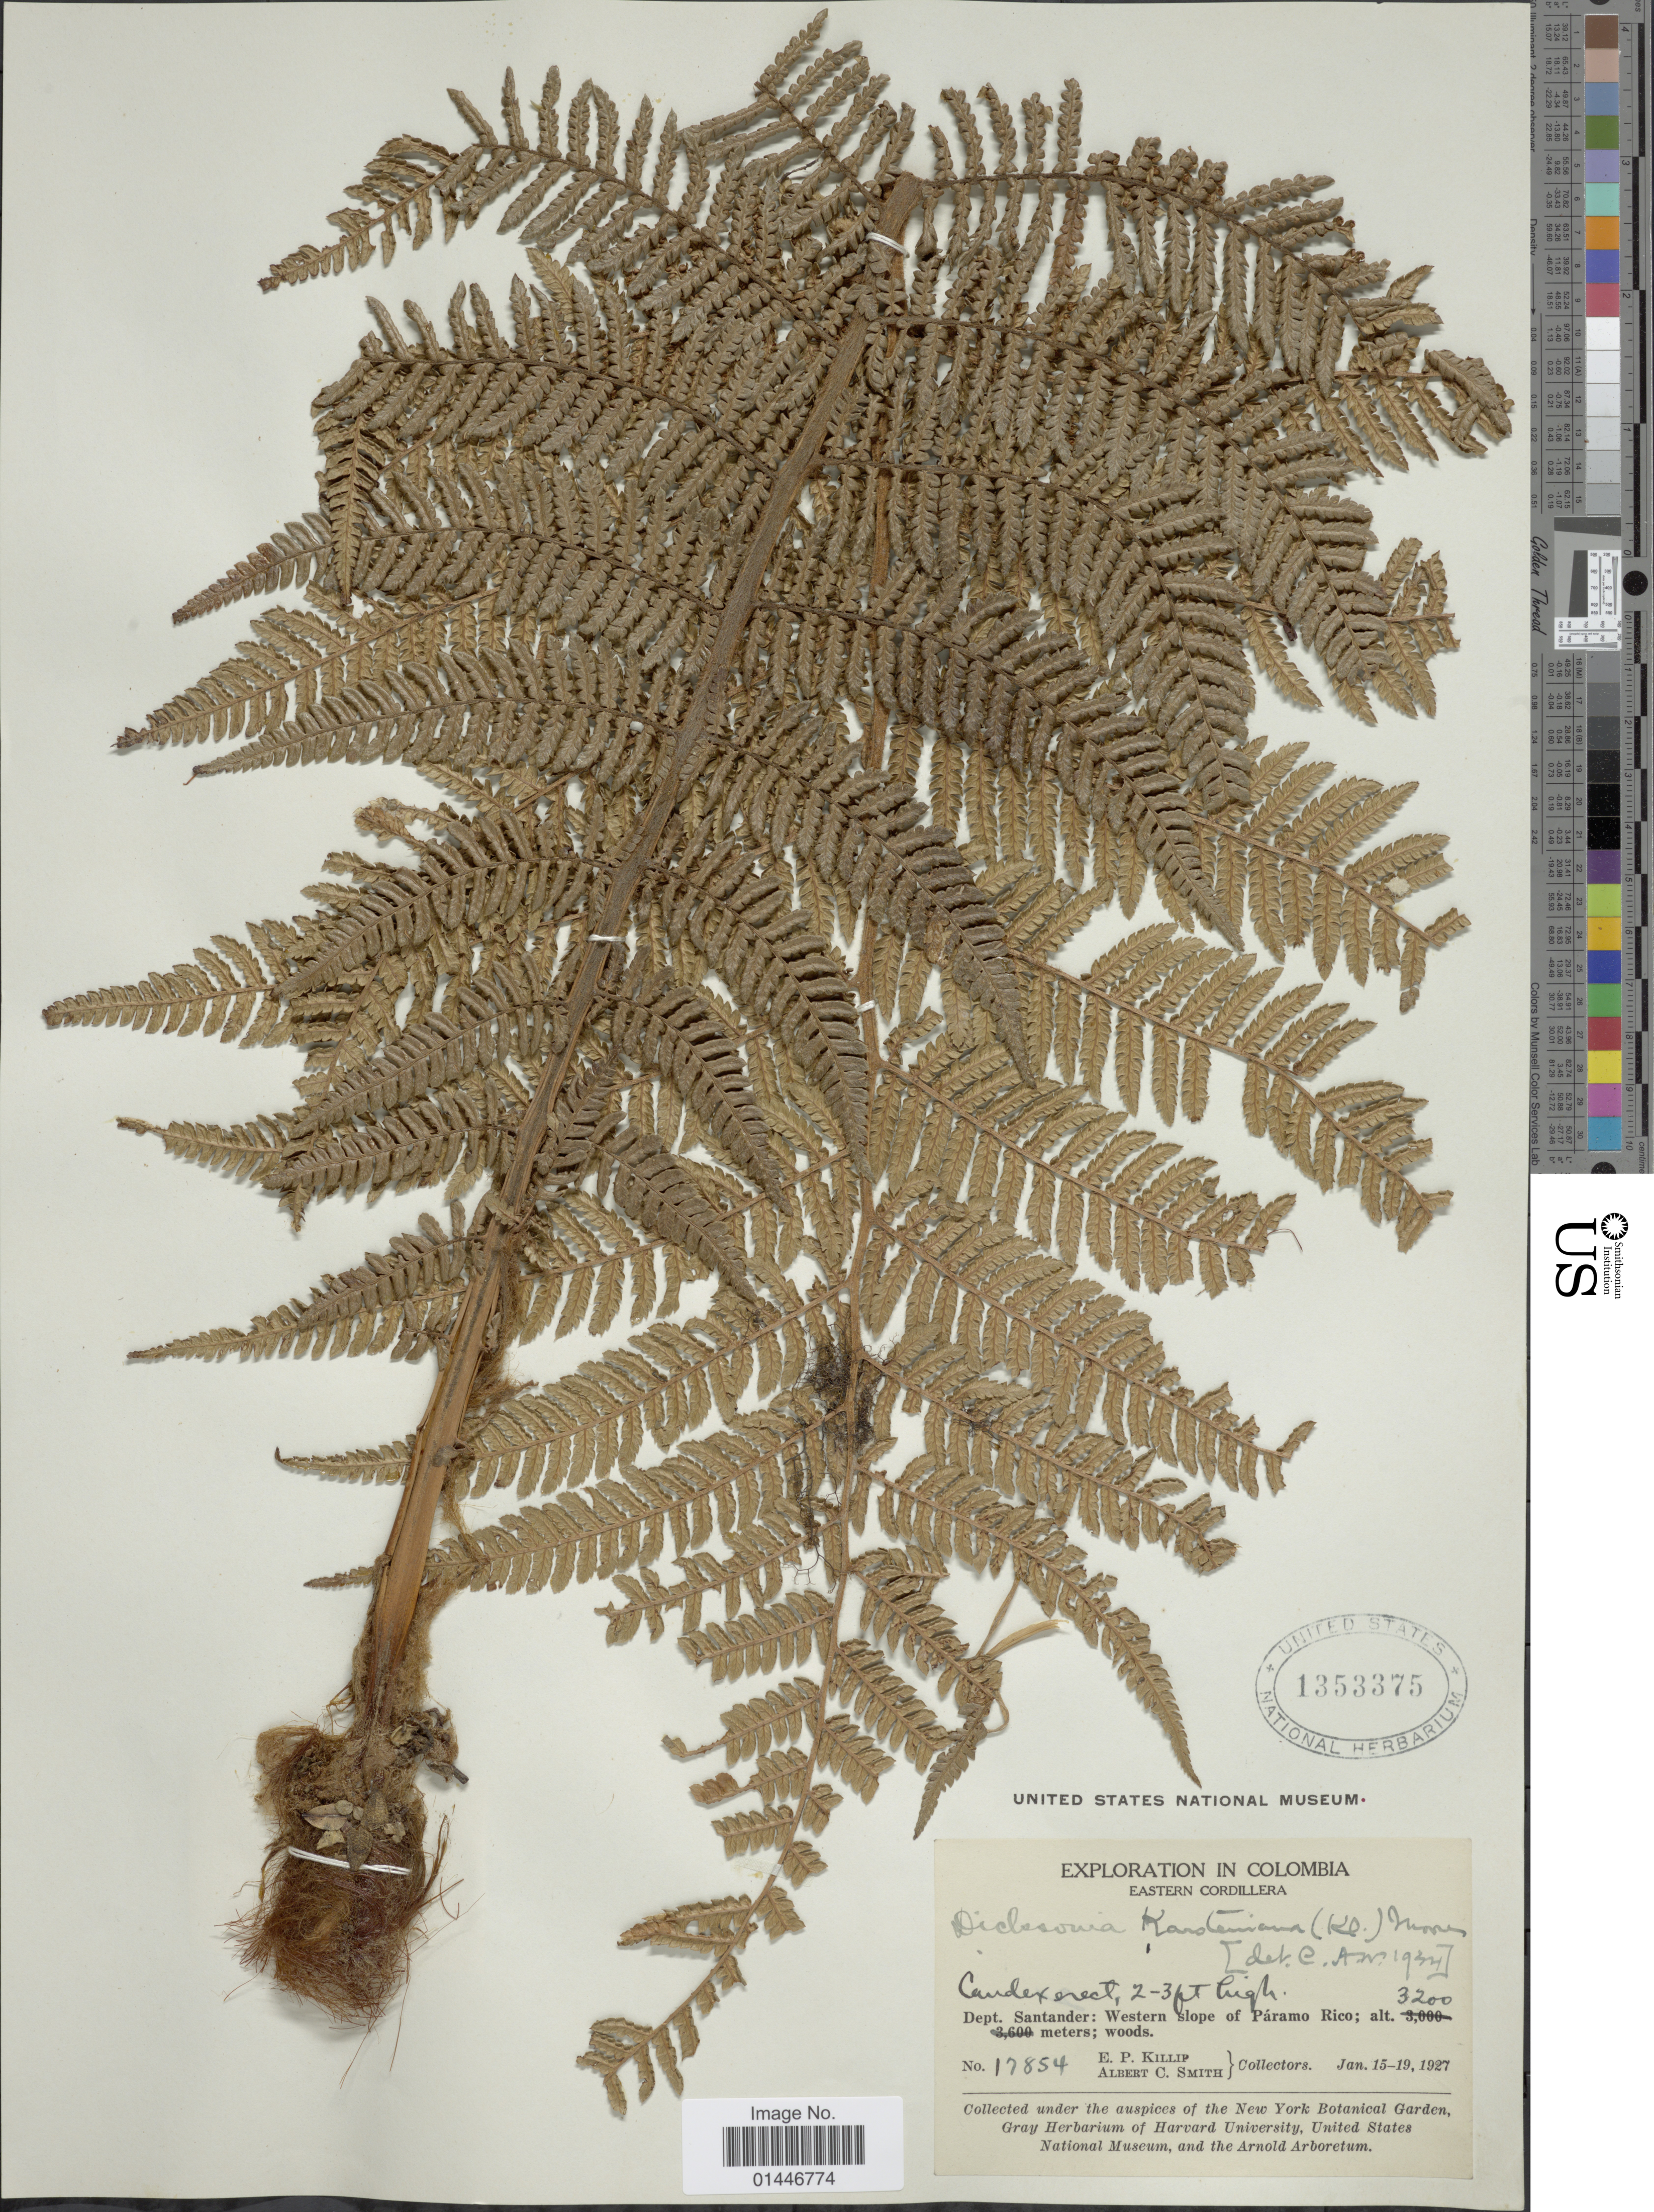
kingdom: Plantae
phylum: Tracheophyta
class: Polypodiopsida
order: Cyatheales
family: Dicksoniaceae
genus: Dicksonia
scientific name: Dicksonia karsteniana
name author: Klotzsch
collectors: E. P. Killip & A. C. Smith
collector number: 17854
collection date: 1927-01-15/1927-01-19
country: Colombia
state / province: Santander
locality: Eastern Cordillera, western slope of Paramo Rico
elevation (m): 3200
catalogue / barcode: US 1353375